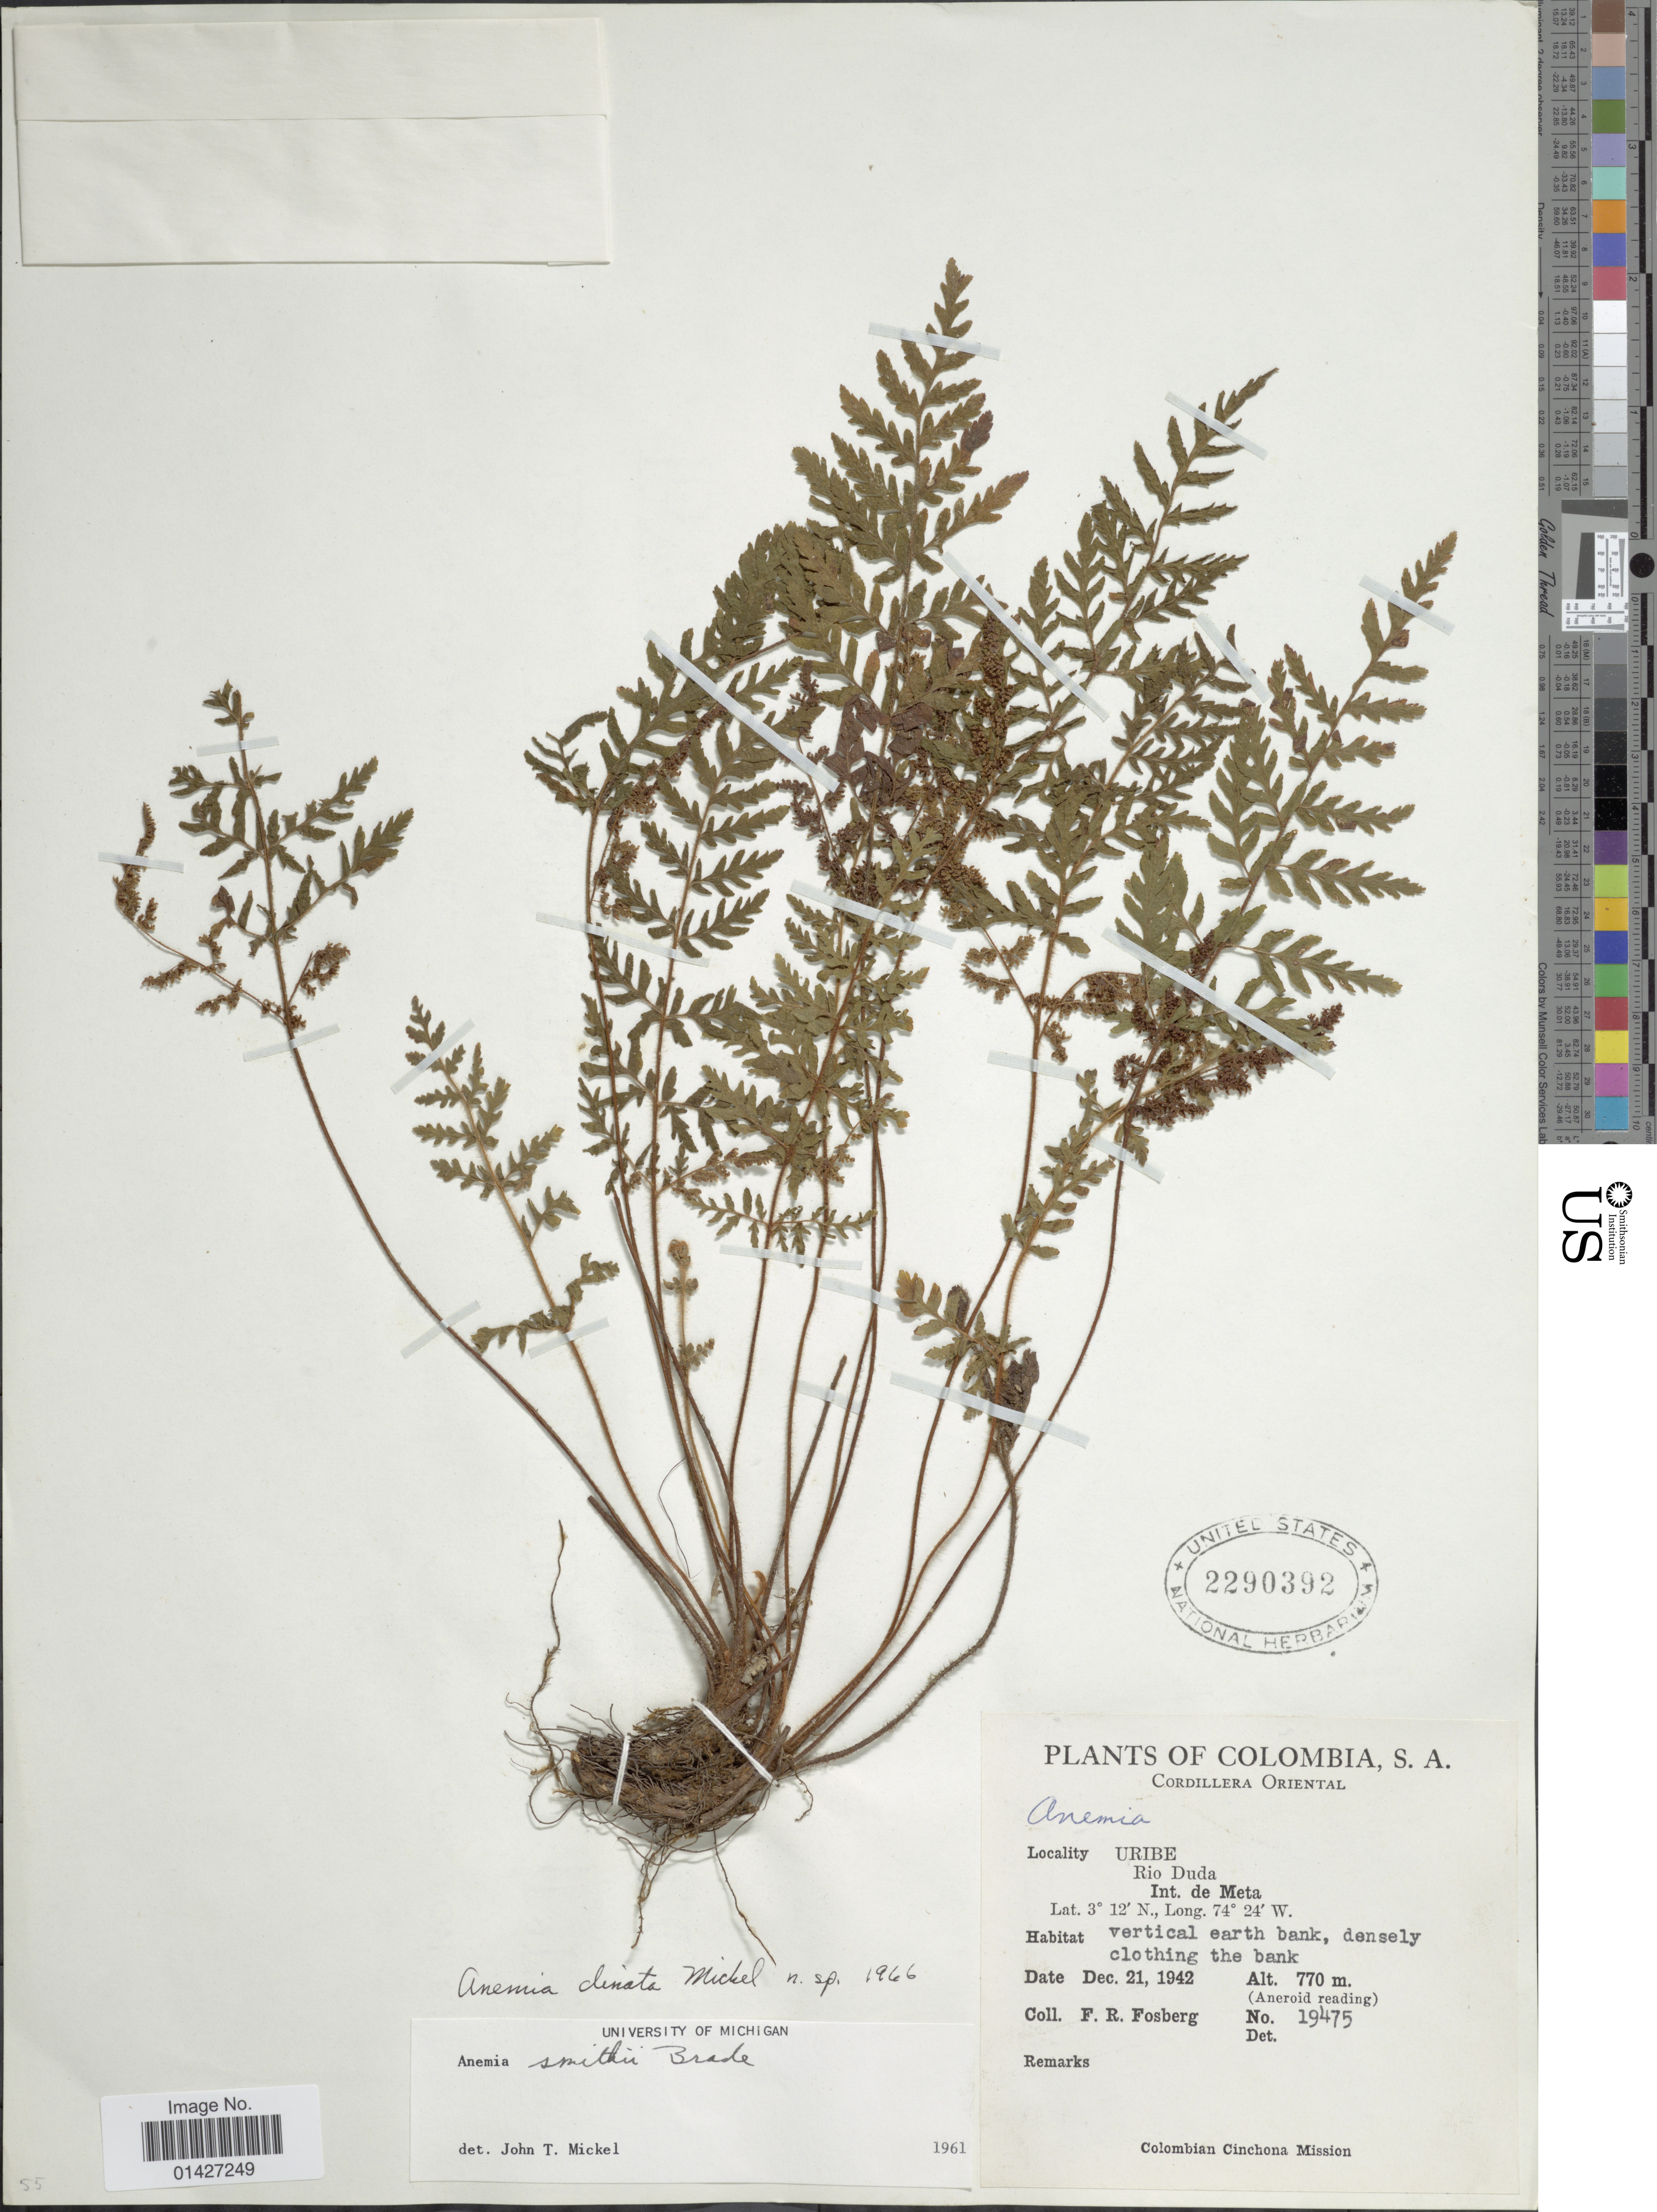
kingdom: Plantae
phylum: Tracheophyta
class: Polypodiopsida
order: Schizaeales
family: Anemiaceae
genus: Anemia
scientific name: Anemia clinata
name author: Mickel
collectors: F. R. Fosberg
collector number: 19475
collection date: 1942-12-21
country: Colombia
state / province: Meta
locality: Cordillera Oriental. Uribe, Rio Duda, Int. de Meta. Vertical earth bank, densely clothing the bank.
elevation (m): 770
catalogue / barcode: US 2290392